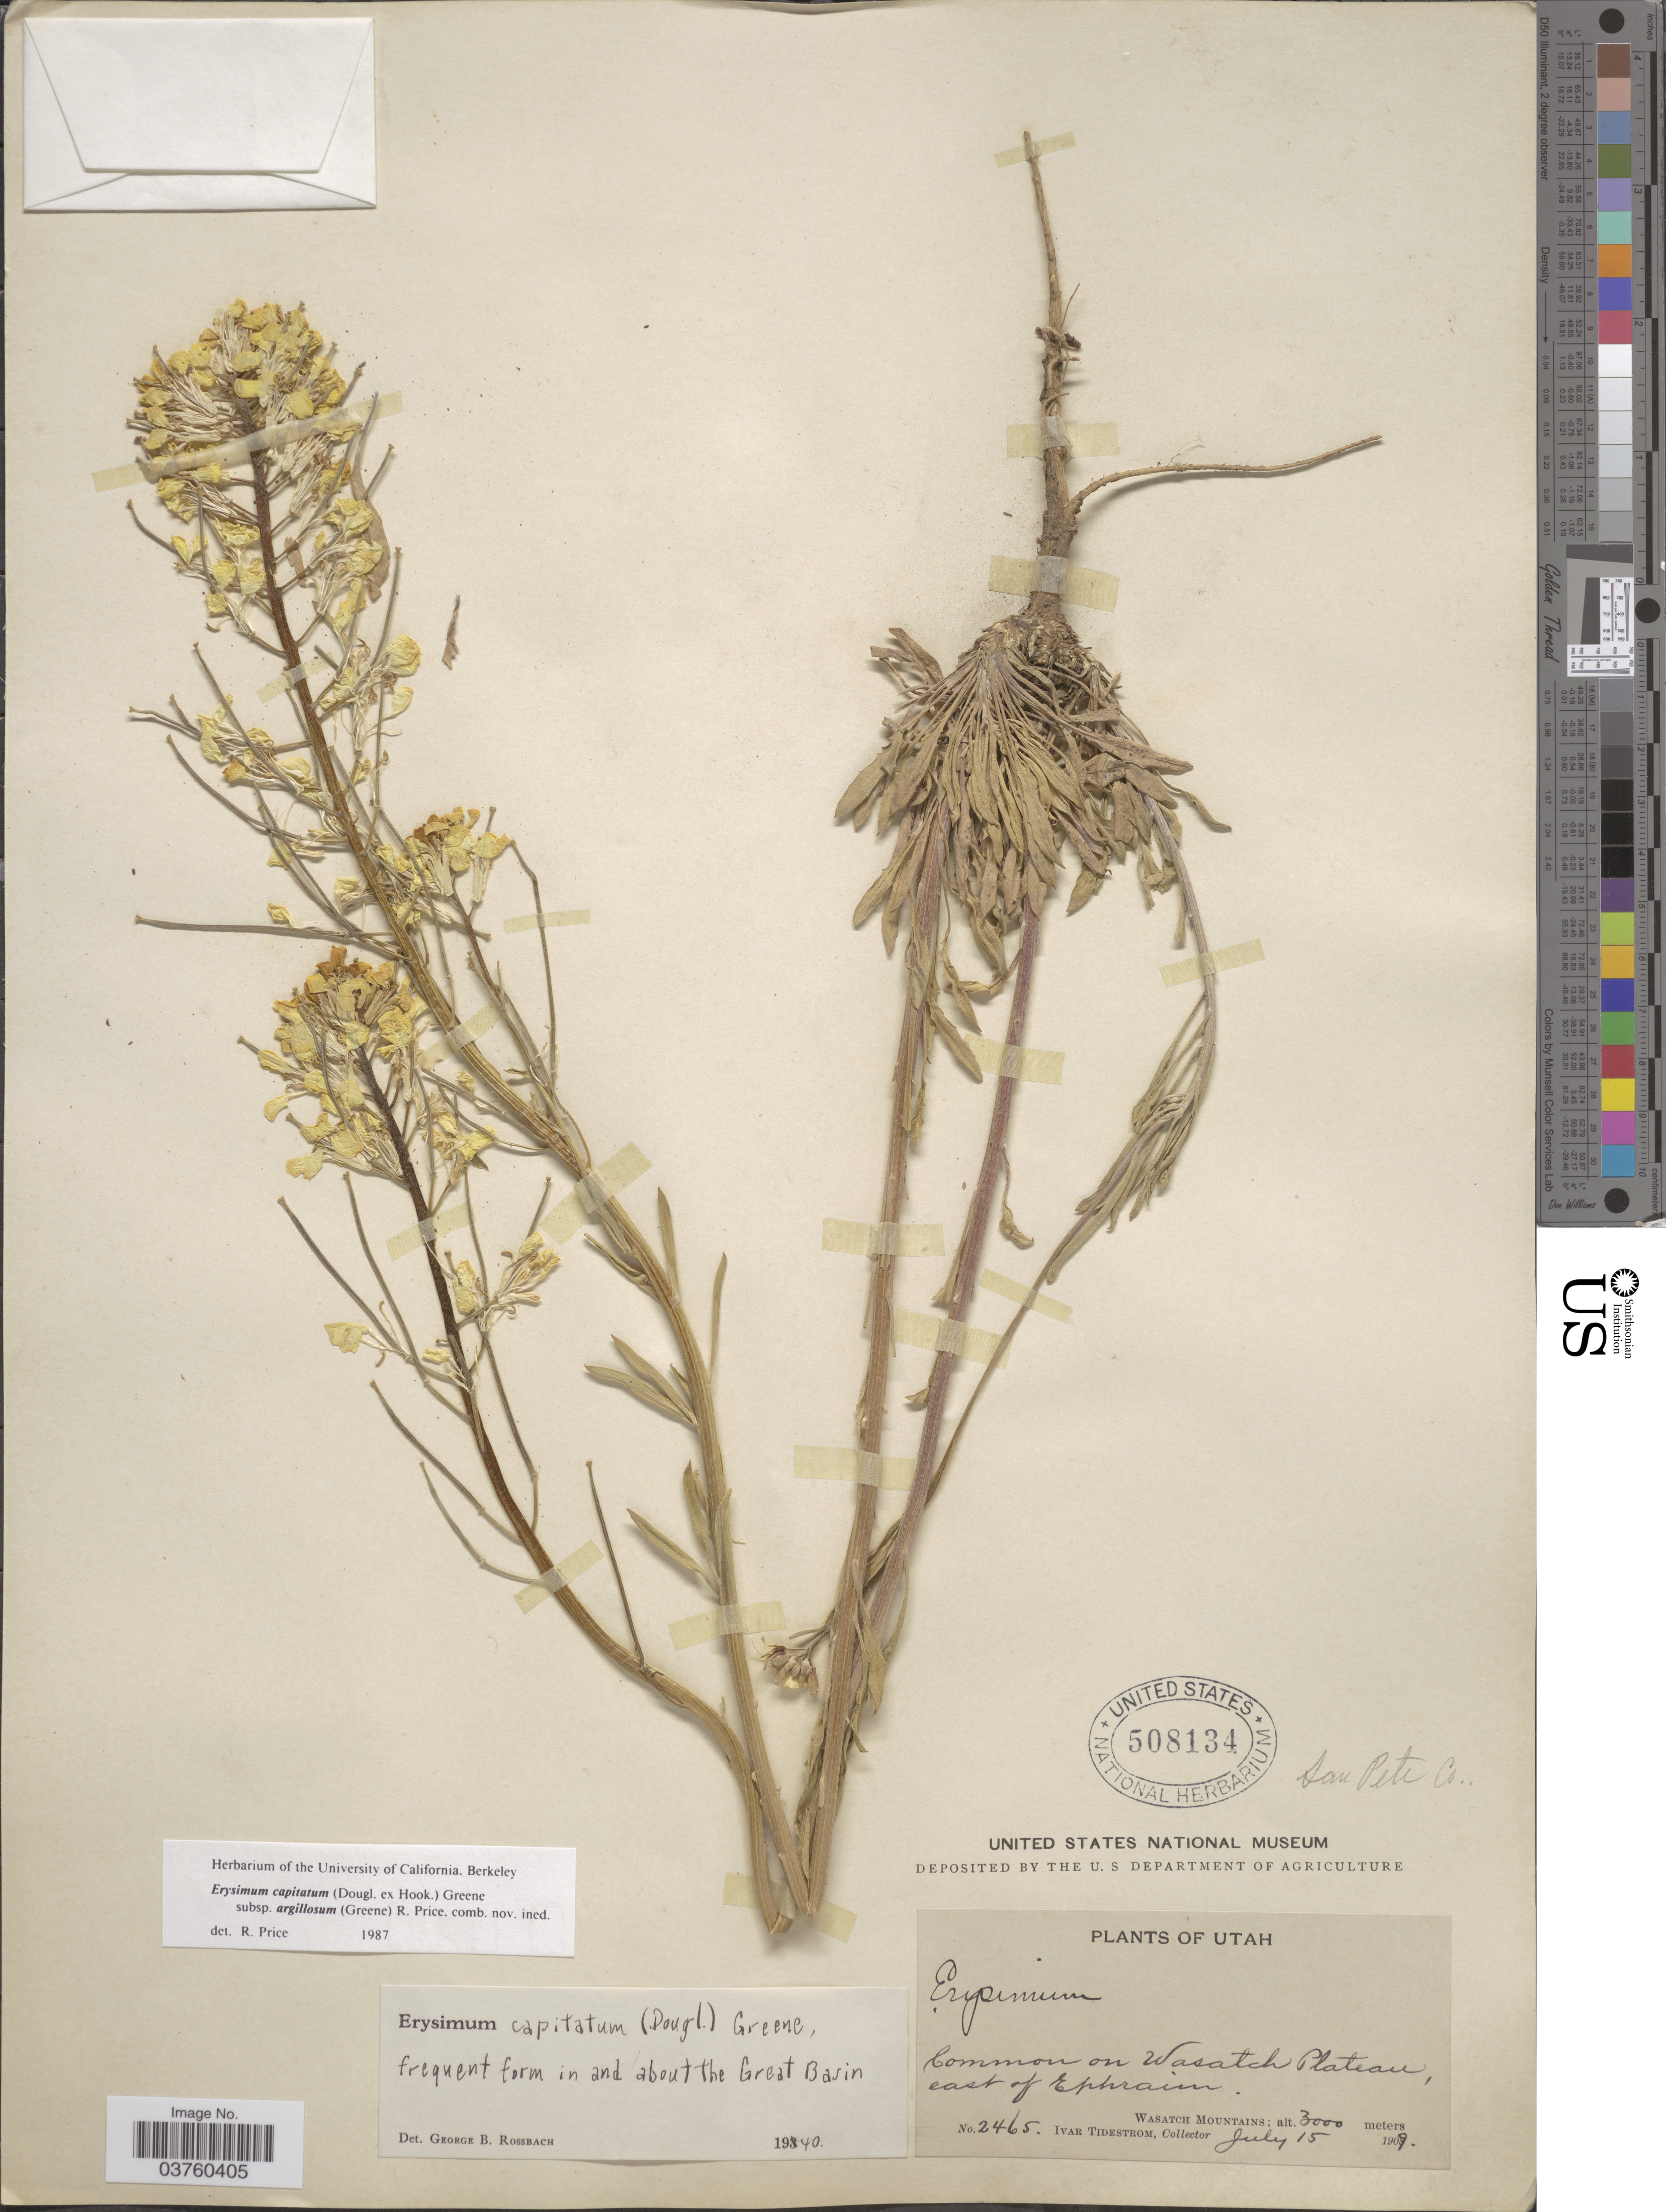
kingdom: Plantae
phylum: Tracheophyta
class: Magnoliopsida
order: Brassicales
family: Brassicaceae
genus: Erysimum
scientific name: Erysimum capitatum subsp. argillosum (Greene) R.A. Price comb. nov. ined.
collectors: I. F. Tidestrom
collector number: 2465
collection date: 1909-07-15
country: United States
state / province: Utah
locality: San Pete Co. On Wasatch Plateau, east of Ephraim. Wasatch Mountains.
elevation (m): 3000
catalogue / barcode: US 508134